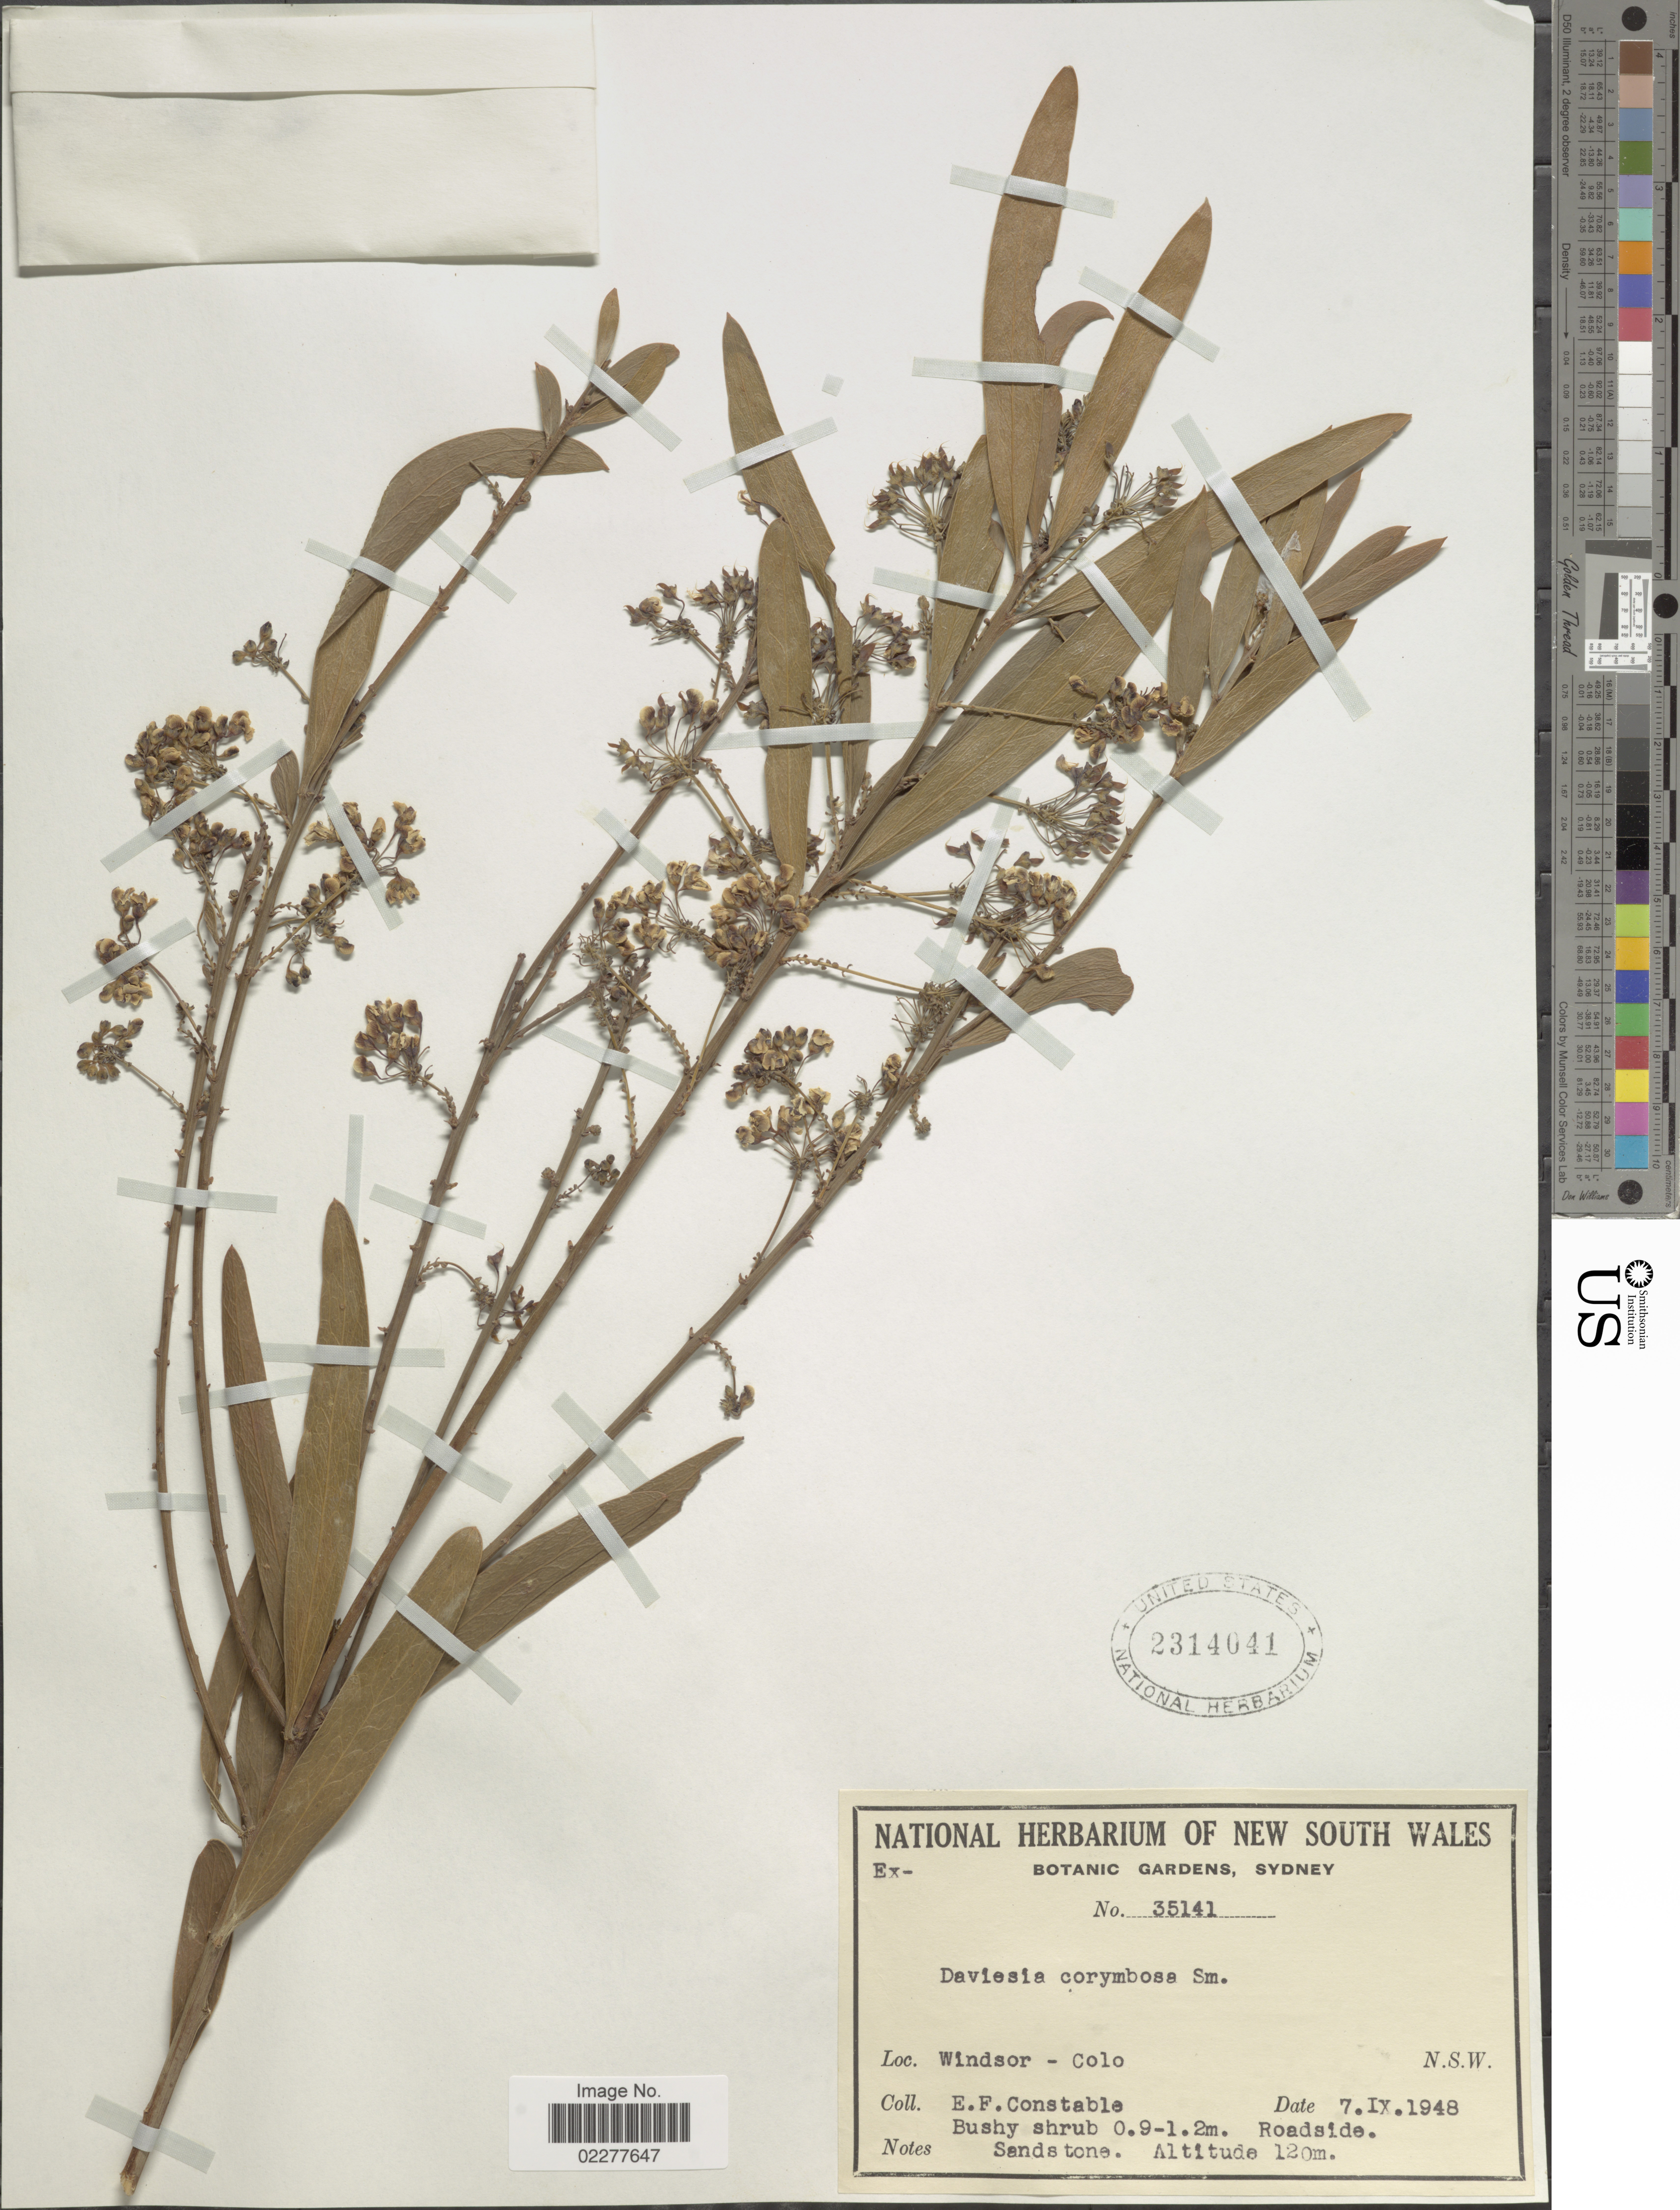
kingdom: Plantae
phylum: Tracheophyta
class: Magnoliopsida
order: Fabales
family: Fabaceae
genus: Daviesia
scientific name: Daviesia corymbosa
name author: Sm.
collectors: E. F. Constable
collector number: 35141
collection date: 1948-09-07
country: Australia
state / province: New South Wales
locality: Windsor - Colo. N.S.W.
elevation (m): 120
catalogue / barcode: US 2314041